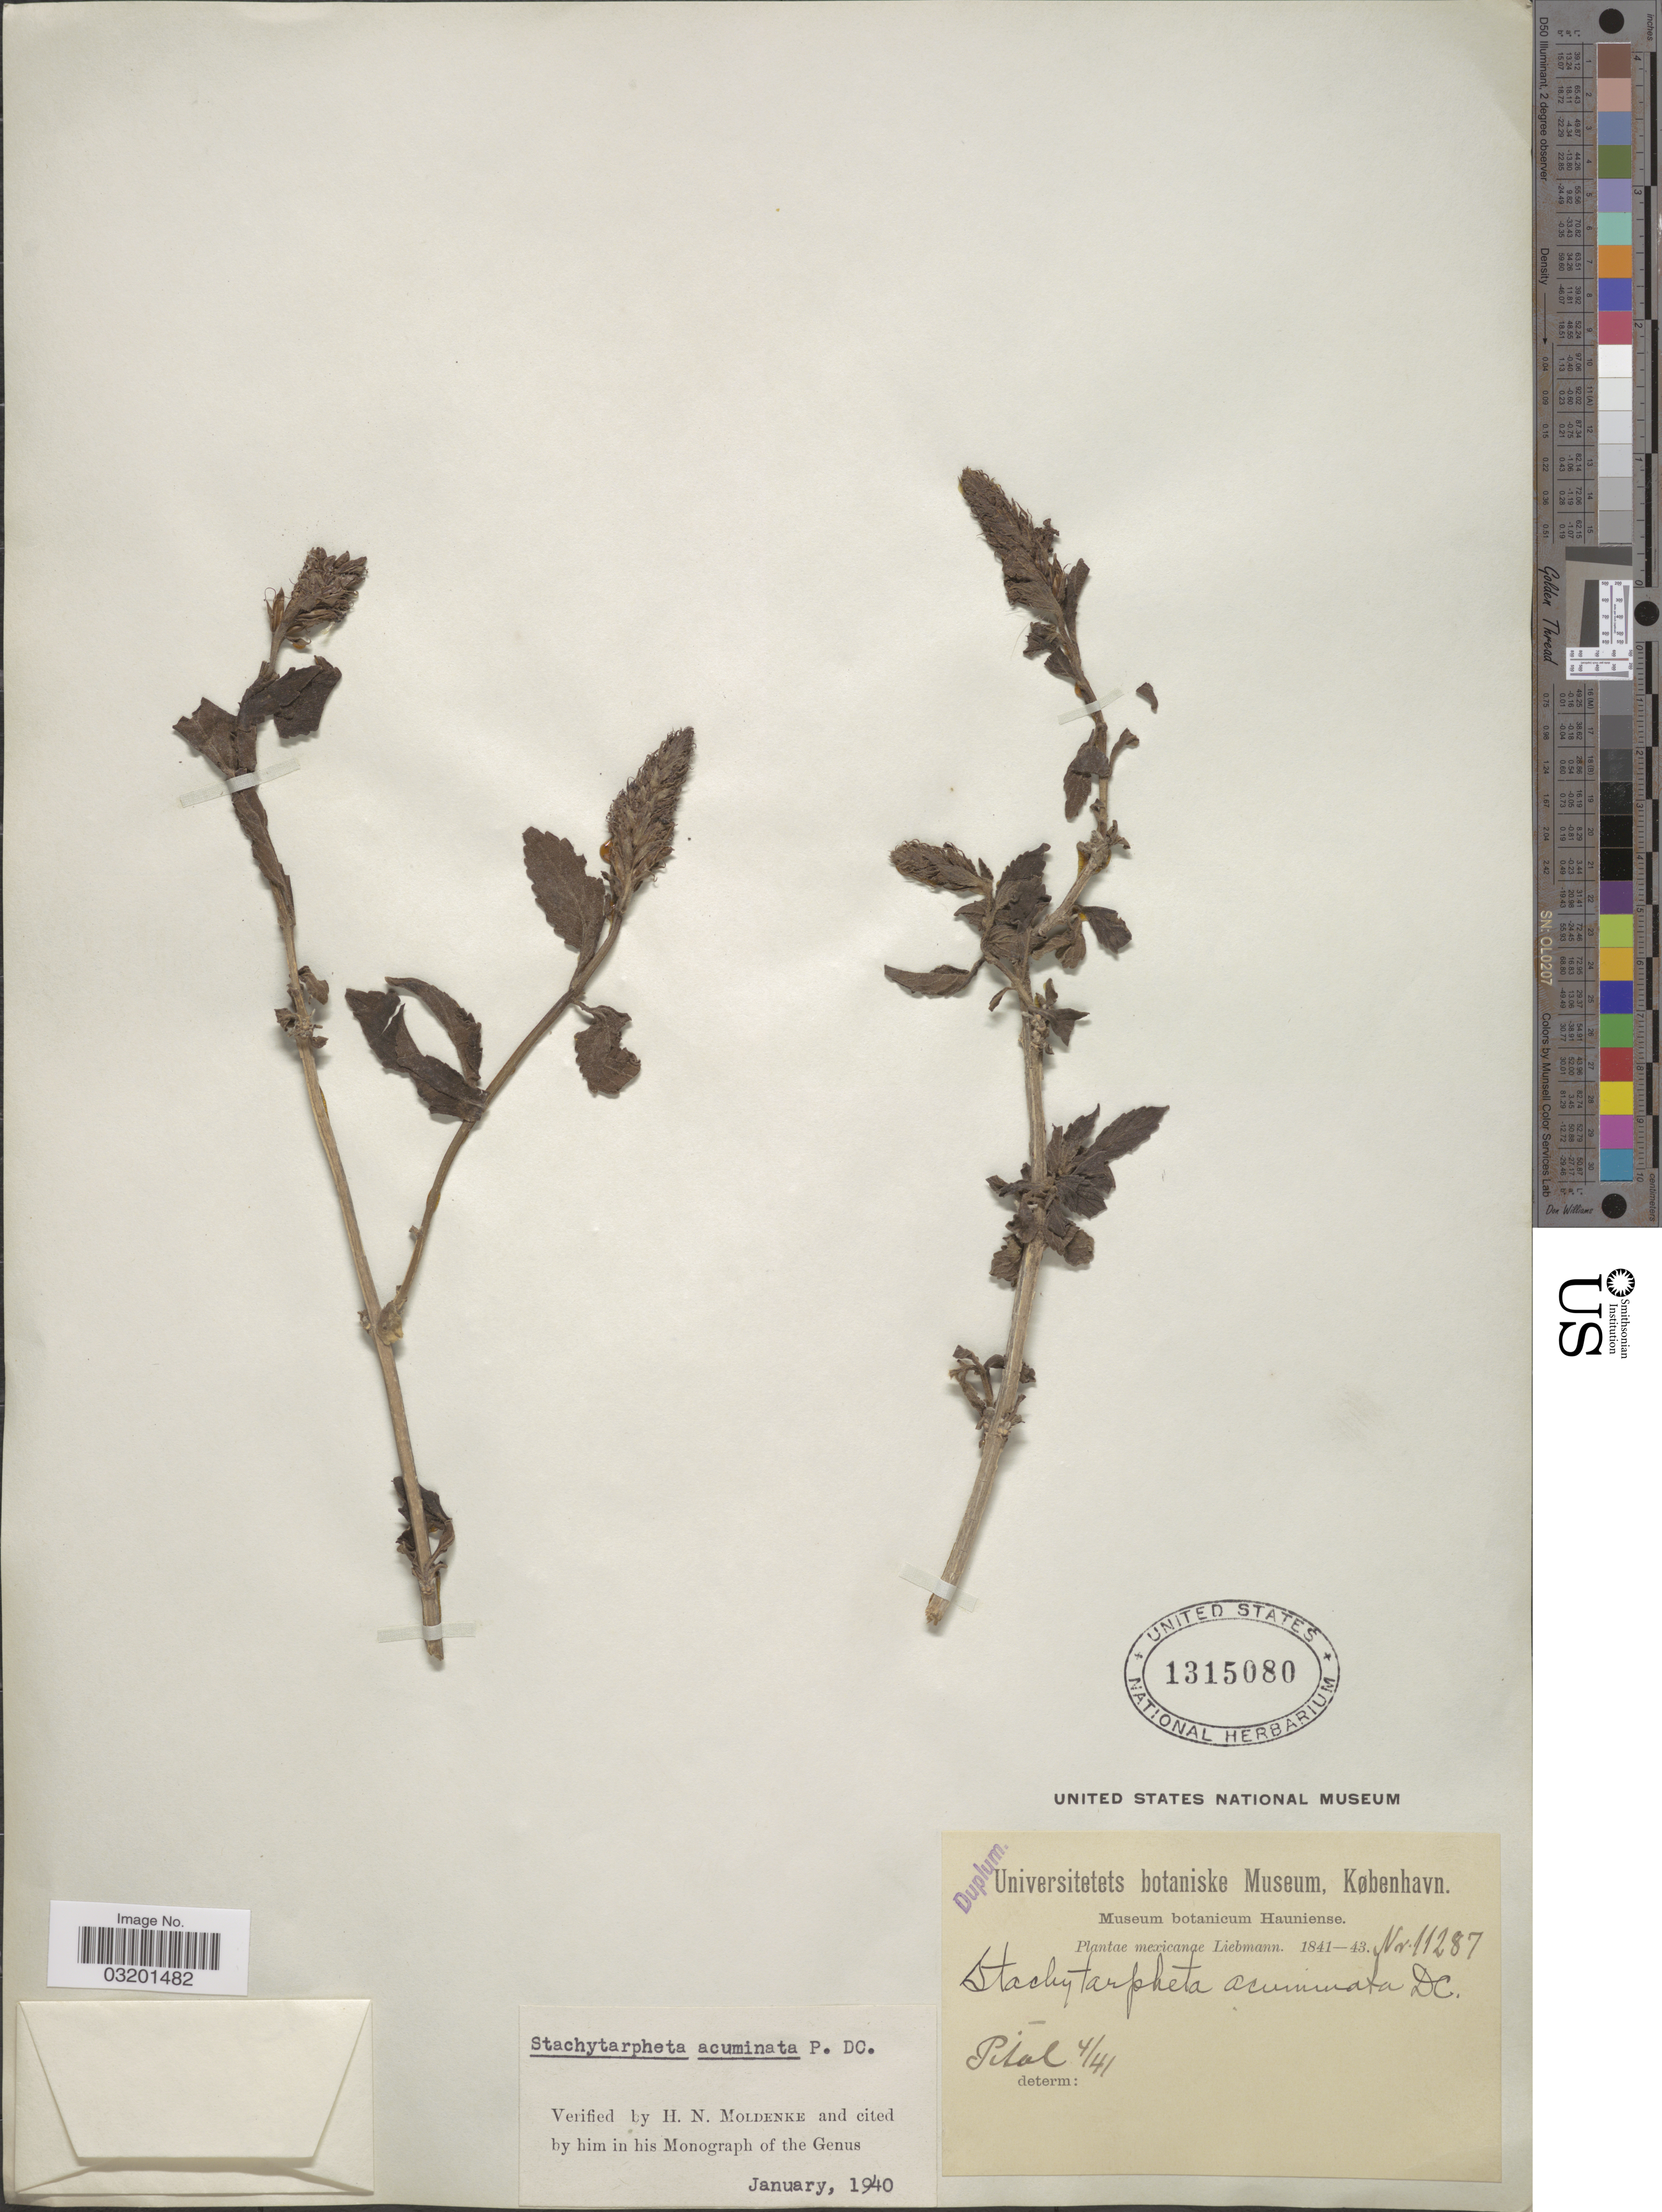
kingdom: Plantae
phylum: Tracheophyta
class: Magnoliopsida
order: Lamiales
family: Verbenaceae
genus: Stachytarpheta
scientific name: Stachytarpheta acuminata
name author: DC. ex Schauer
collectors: Liebmann, --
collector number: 11287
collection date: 1841-04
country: Mexico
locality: Pital.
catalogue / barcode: US 1315080